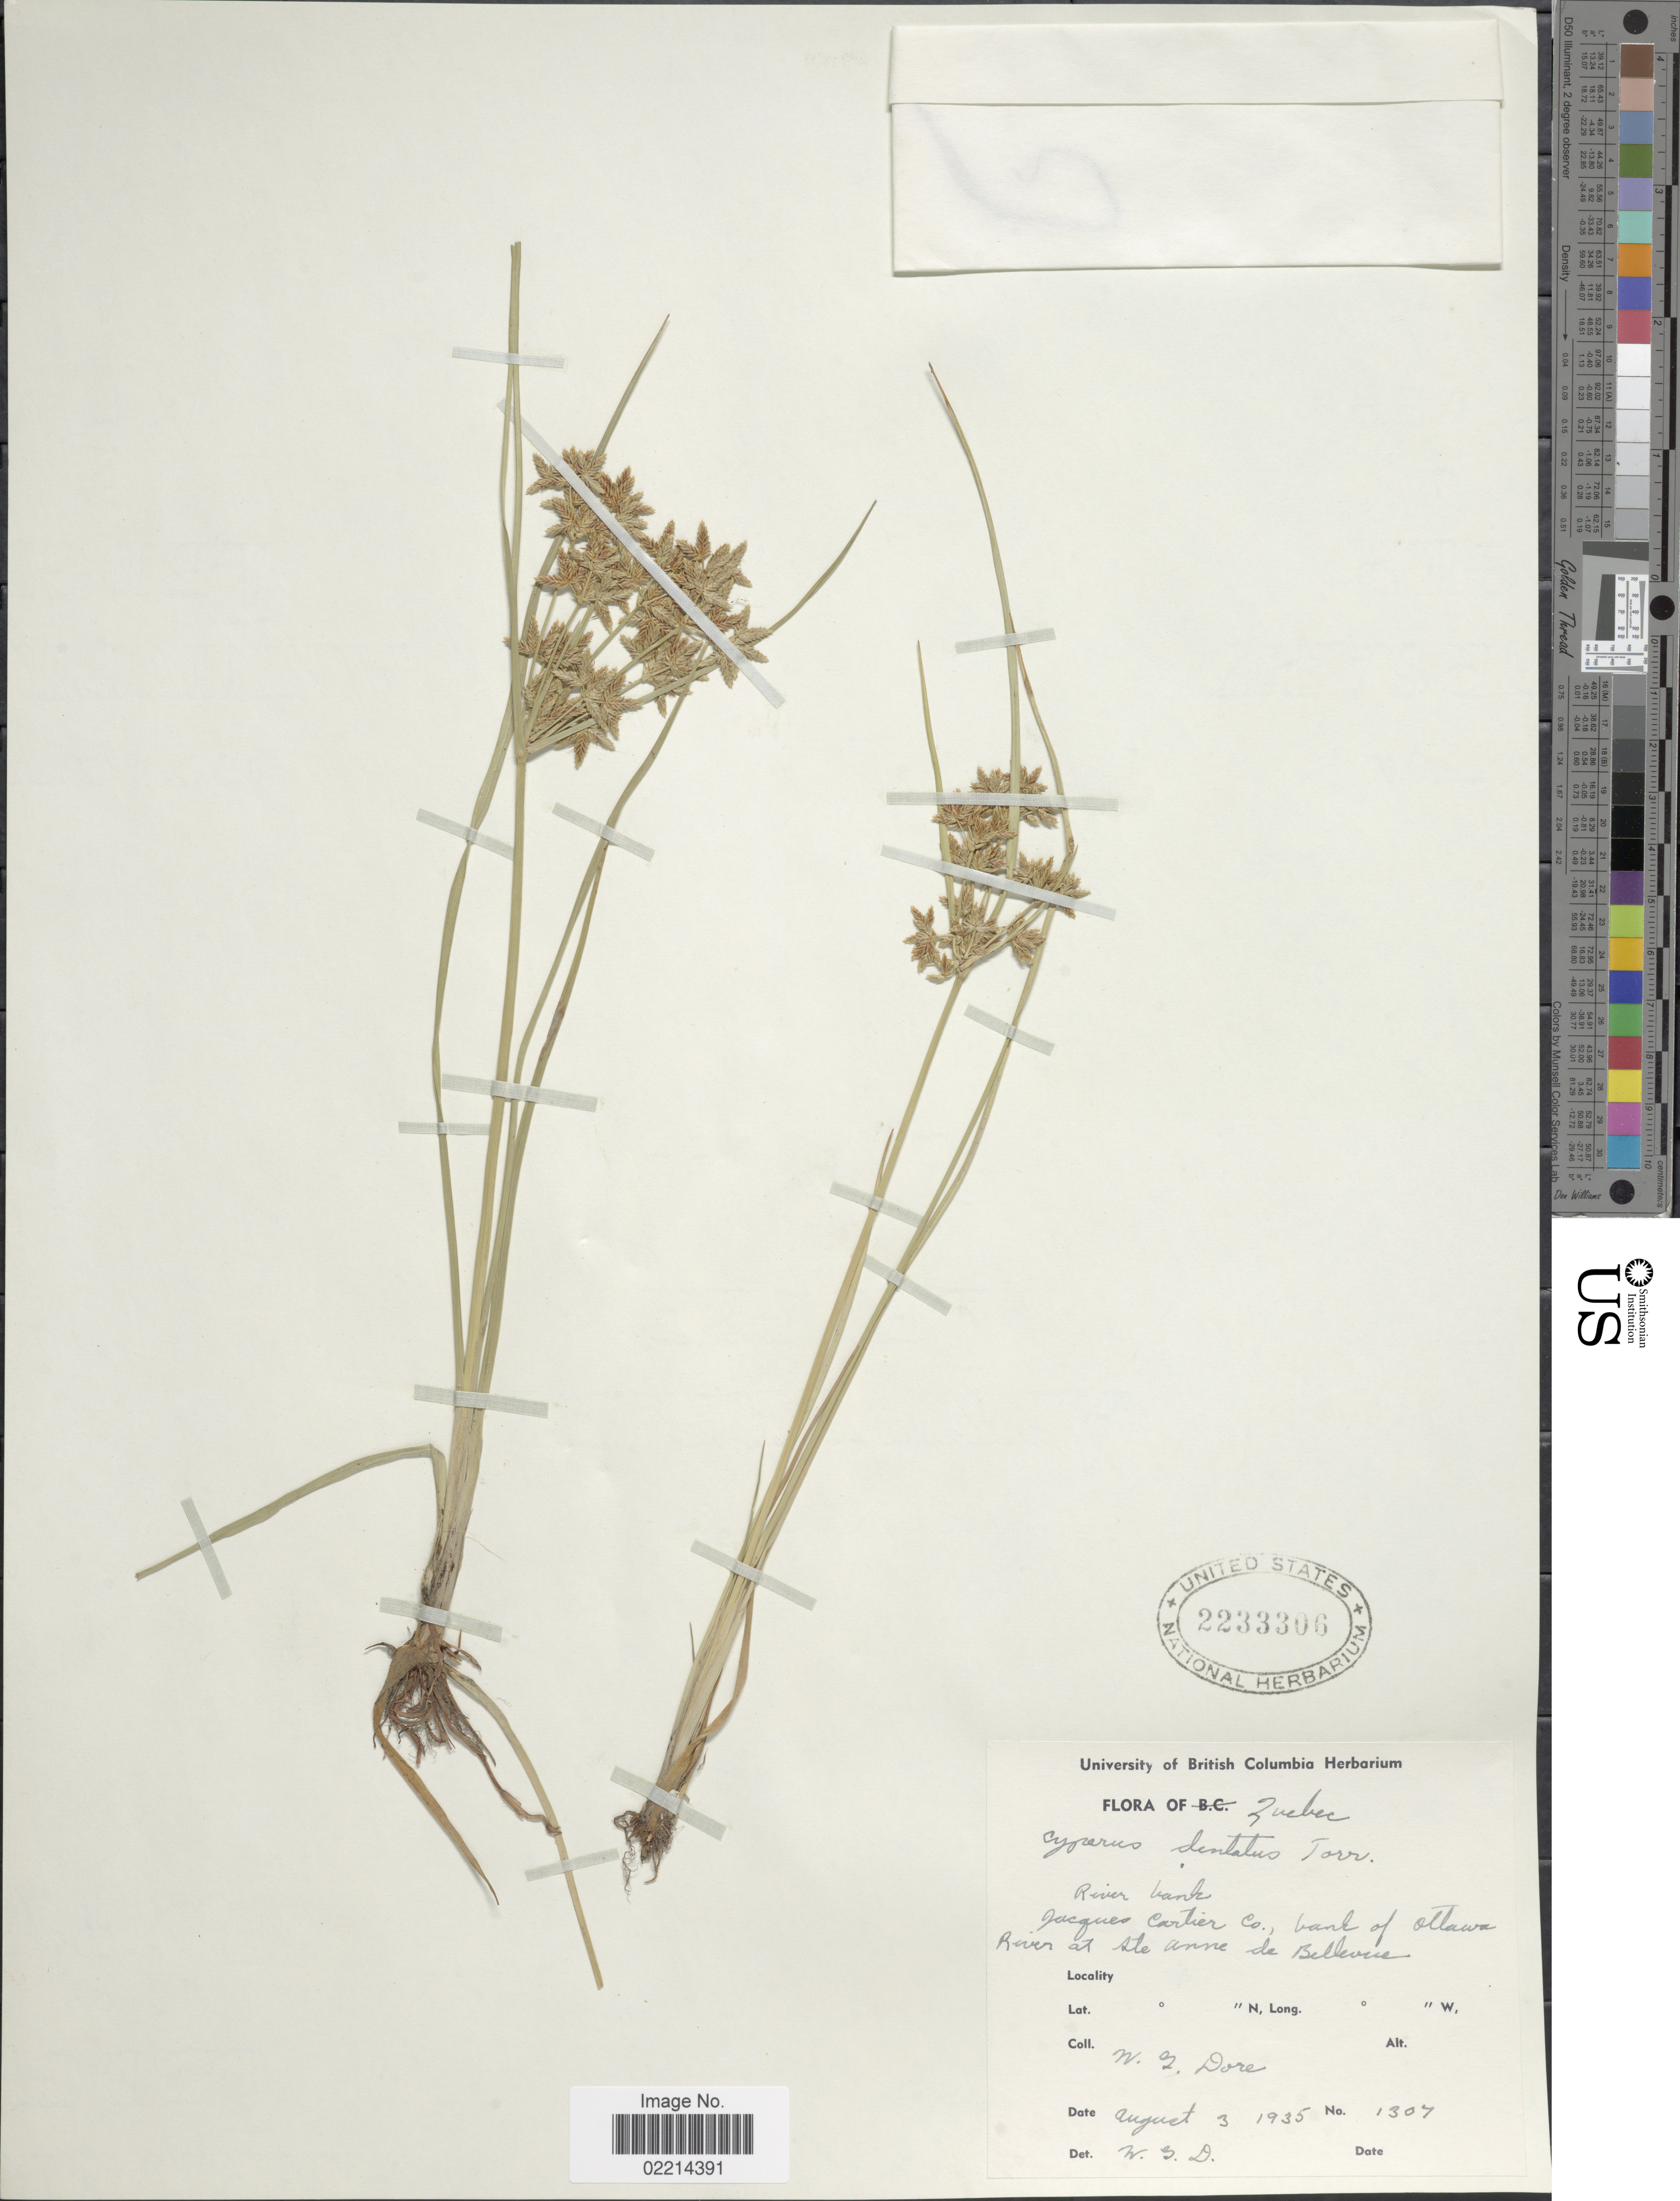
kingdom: Plantae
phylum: Tracheophyta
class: Liliopsida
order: Poales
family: Cyperaceae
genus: Cyperus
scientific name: Cyperus dentatus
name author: Torr.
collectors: W. Dore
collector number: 1307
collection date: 1935-08-03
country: Canada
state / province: Quebec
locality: River bank, Jacques Cartier Co., bank of Ottawa River at the Anne de Bellevue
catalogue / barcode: US 2233306